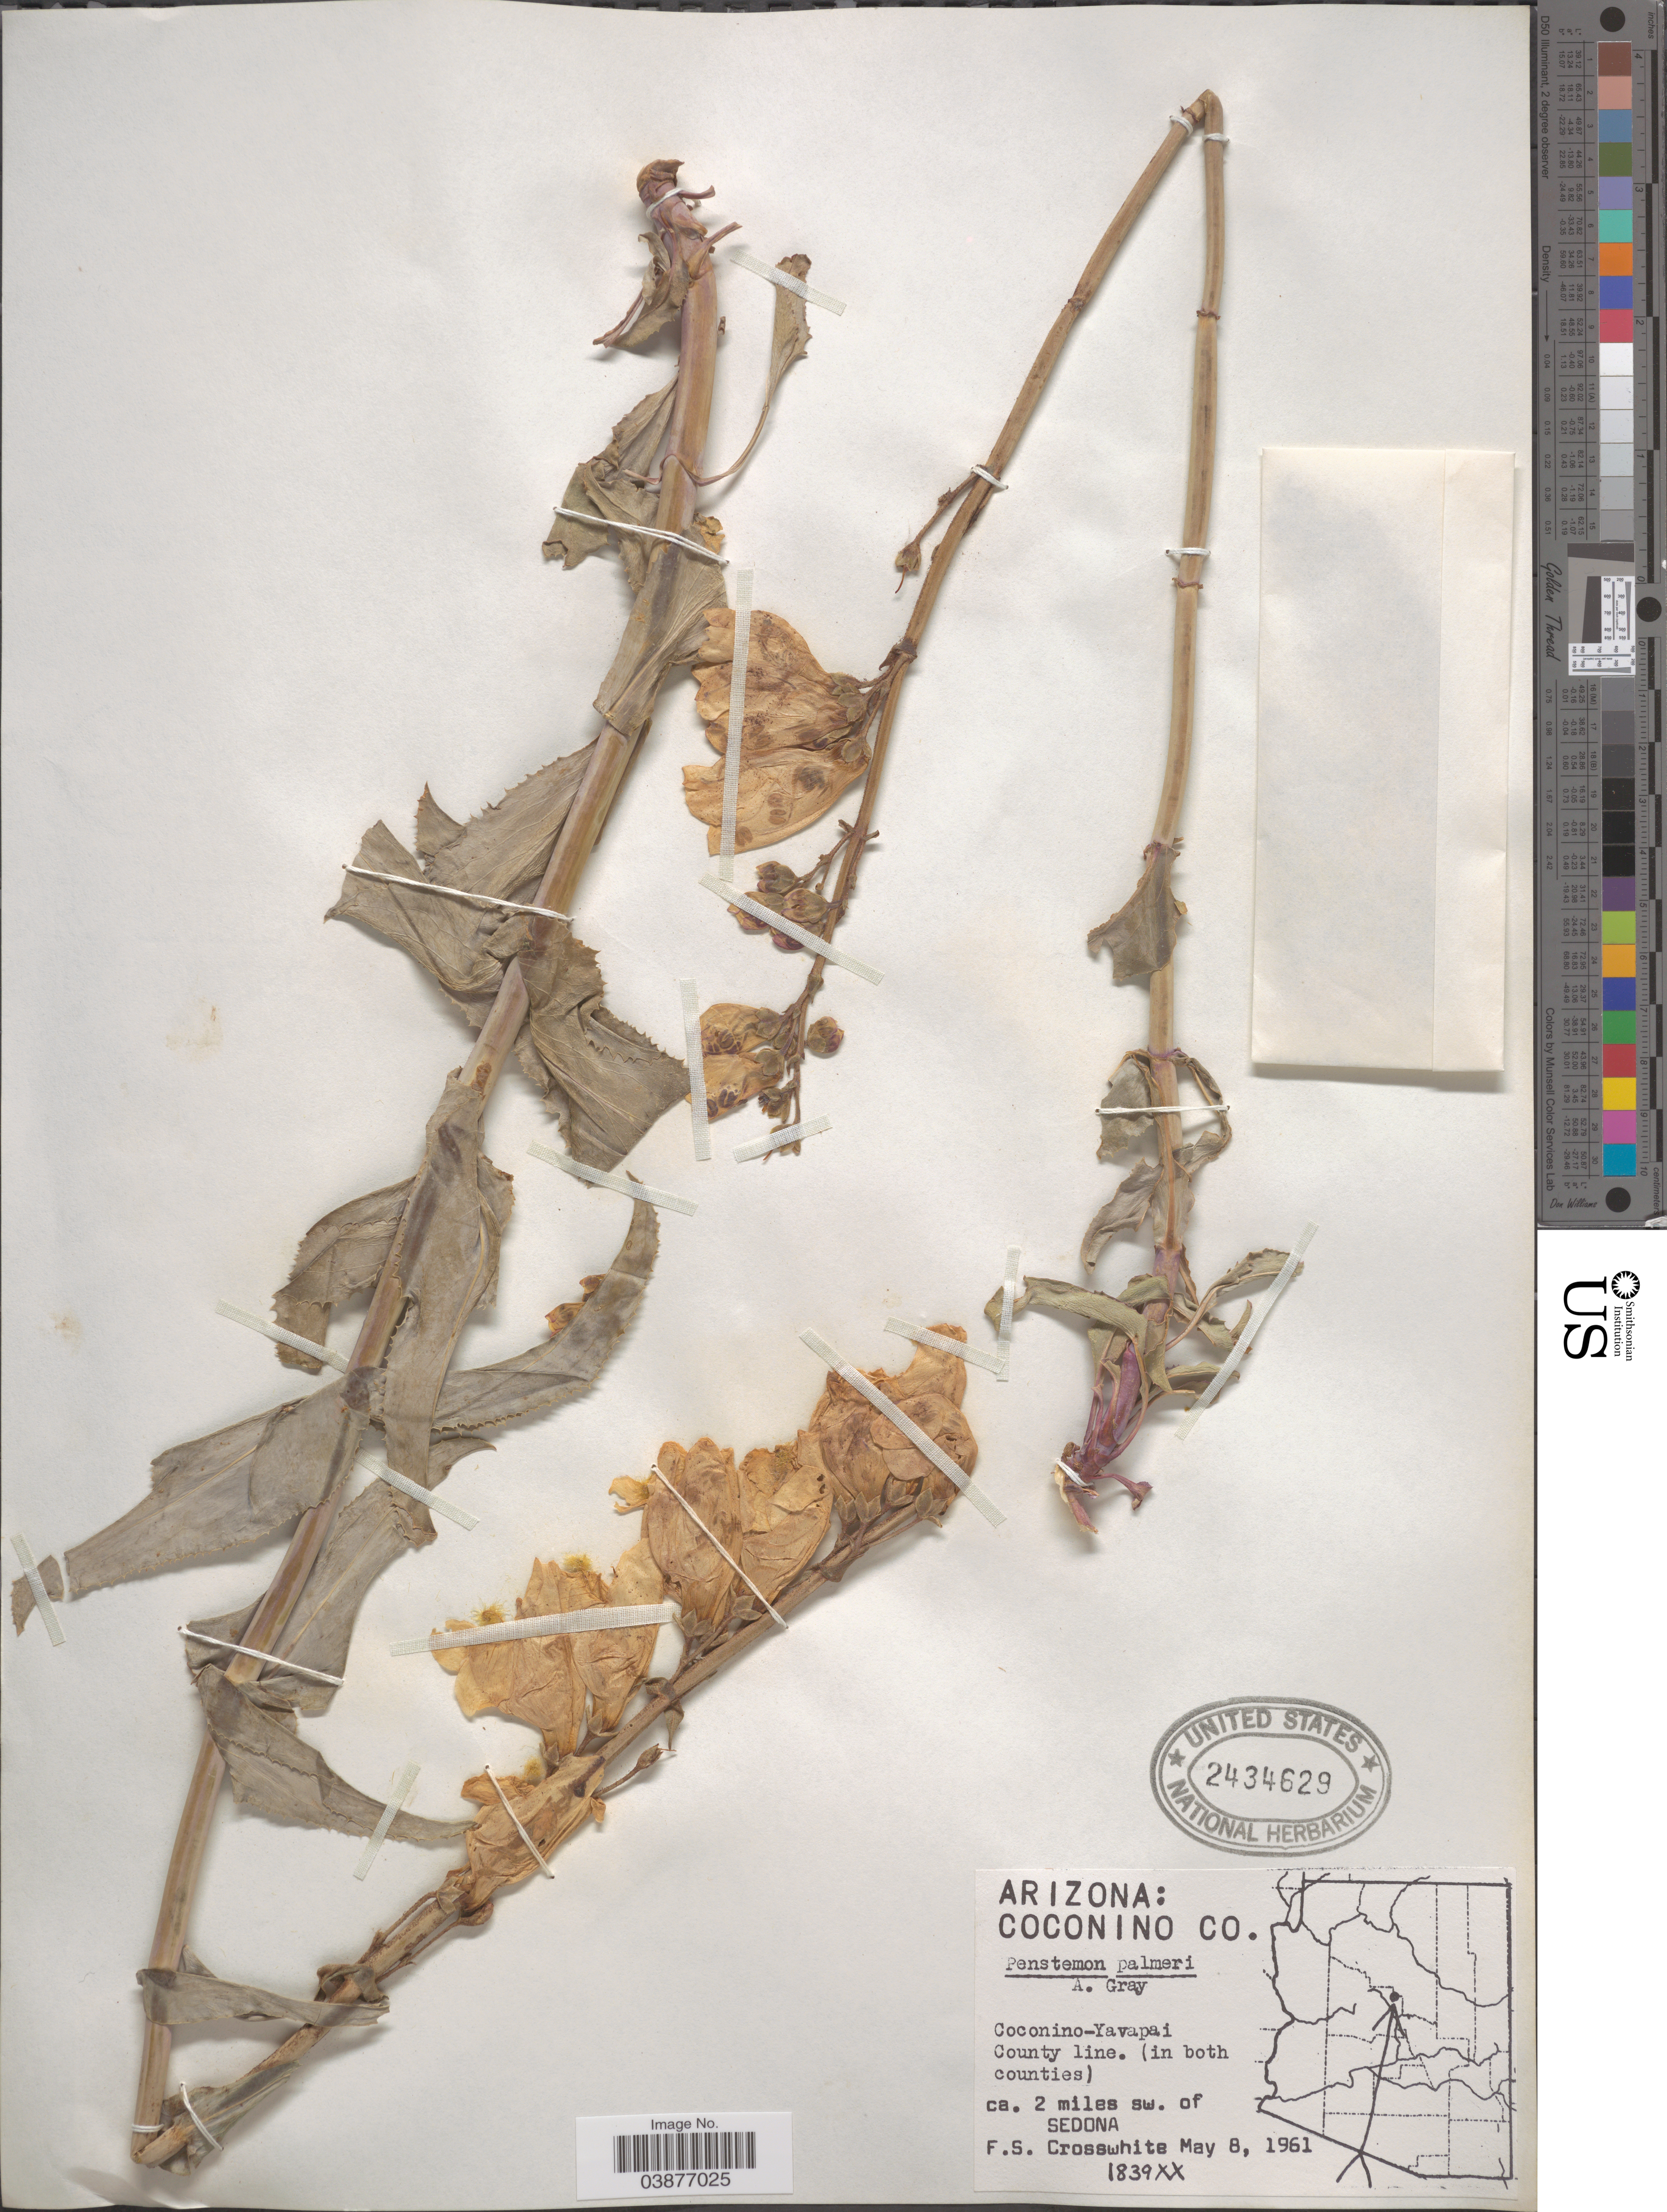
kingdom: Plantae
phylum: Tracheophyta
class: Magnoliopsida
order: Lamiales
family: Plantaginaceae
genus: Penstemon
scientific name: Penstemon palmeri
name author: A. Gray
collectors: F. Crosswhite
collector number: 1839XX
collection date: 1961-05-08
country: United States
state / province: Arizona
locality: Coconino Co. Coconino-Yavapai County line. (in both counties) ca. 2 miles sw. of Sedona.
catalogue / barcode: US 2434629